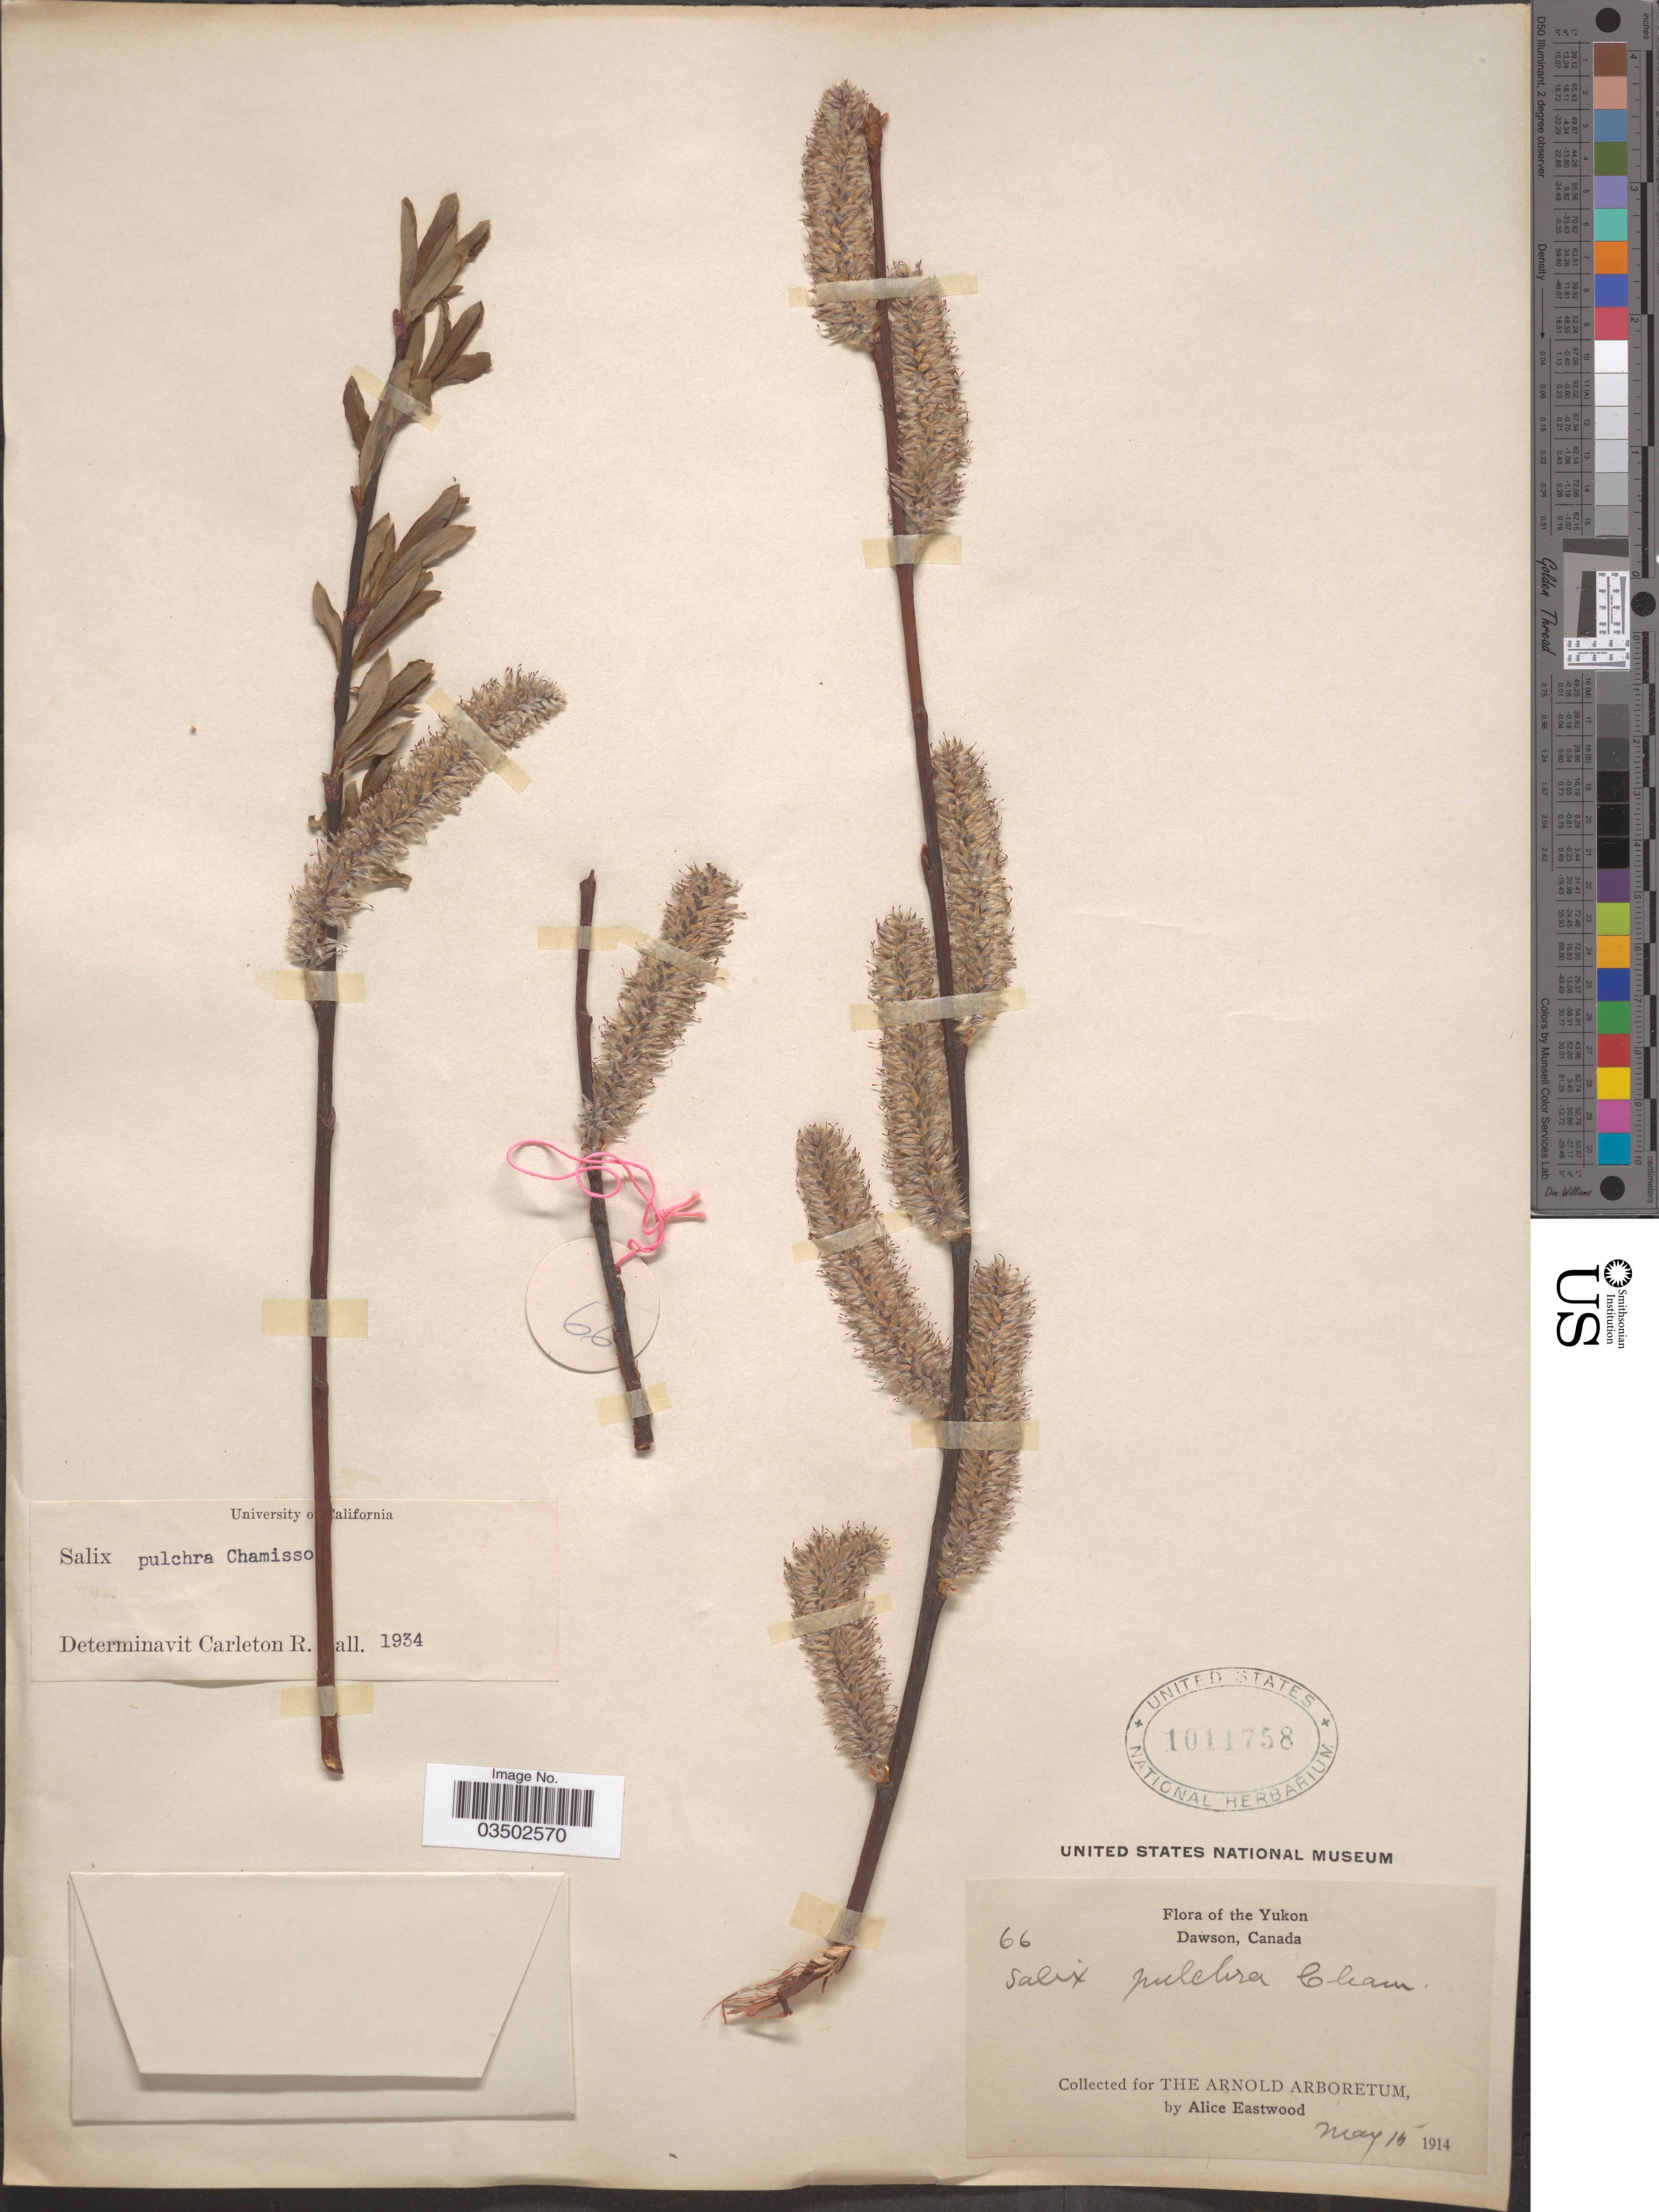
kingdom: Plantae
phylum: Tracheophyta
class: Magnoliopsida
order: Malpighiales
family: Salicaceae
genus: Salix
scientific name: Salix pulchra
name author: Cham.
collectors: A. Eastwood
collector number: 66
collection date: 1914-05-15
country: Canada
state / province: Yukon Territory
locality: Yukon. Dawson.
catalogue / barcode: US 1011758